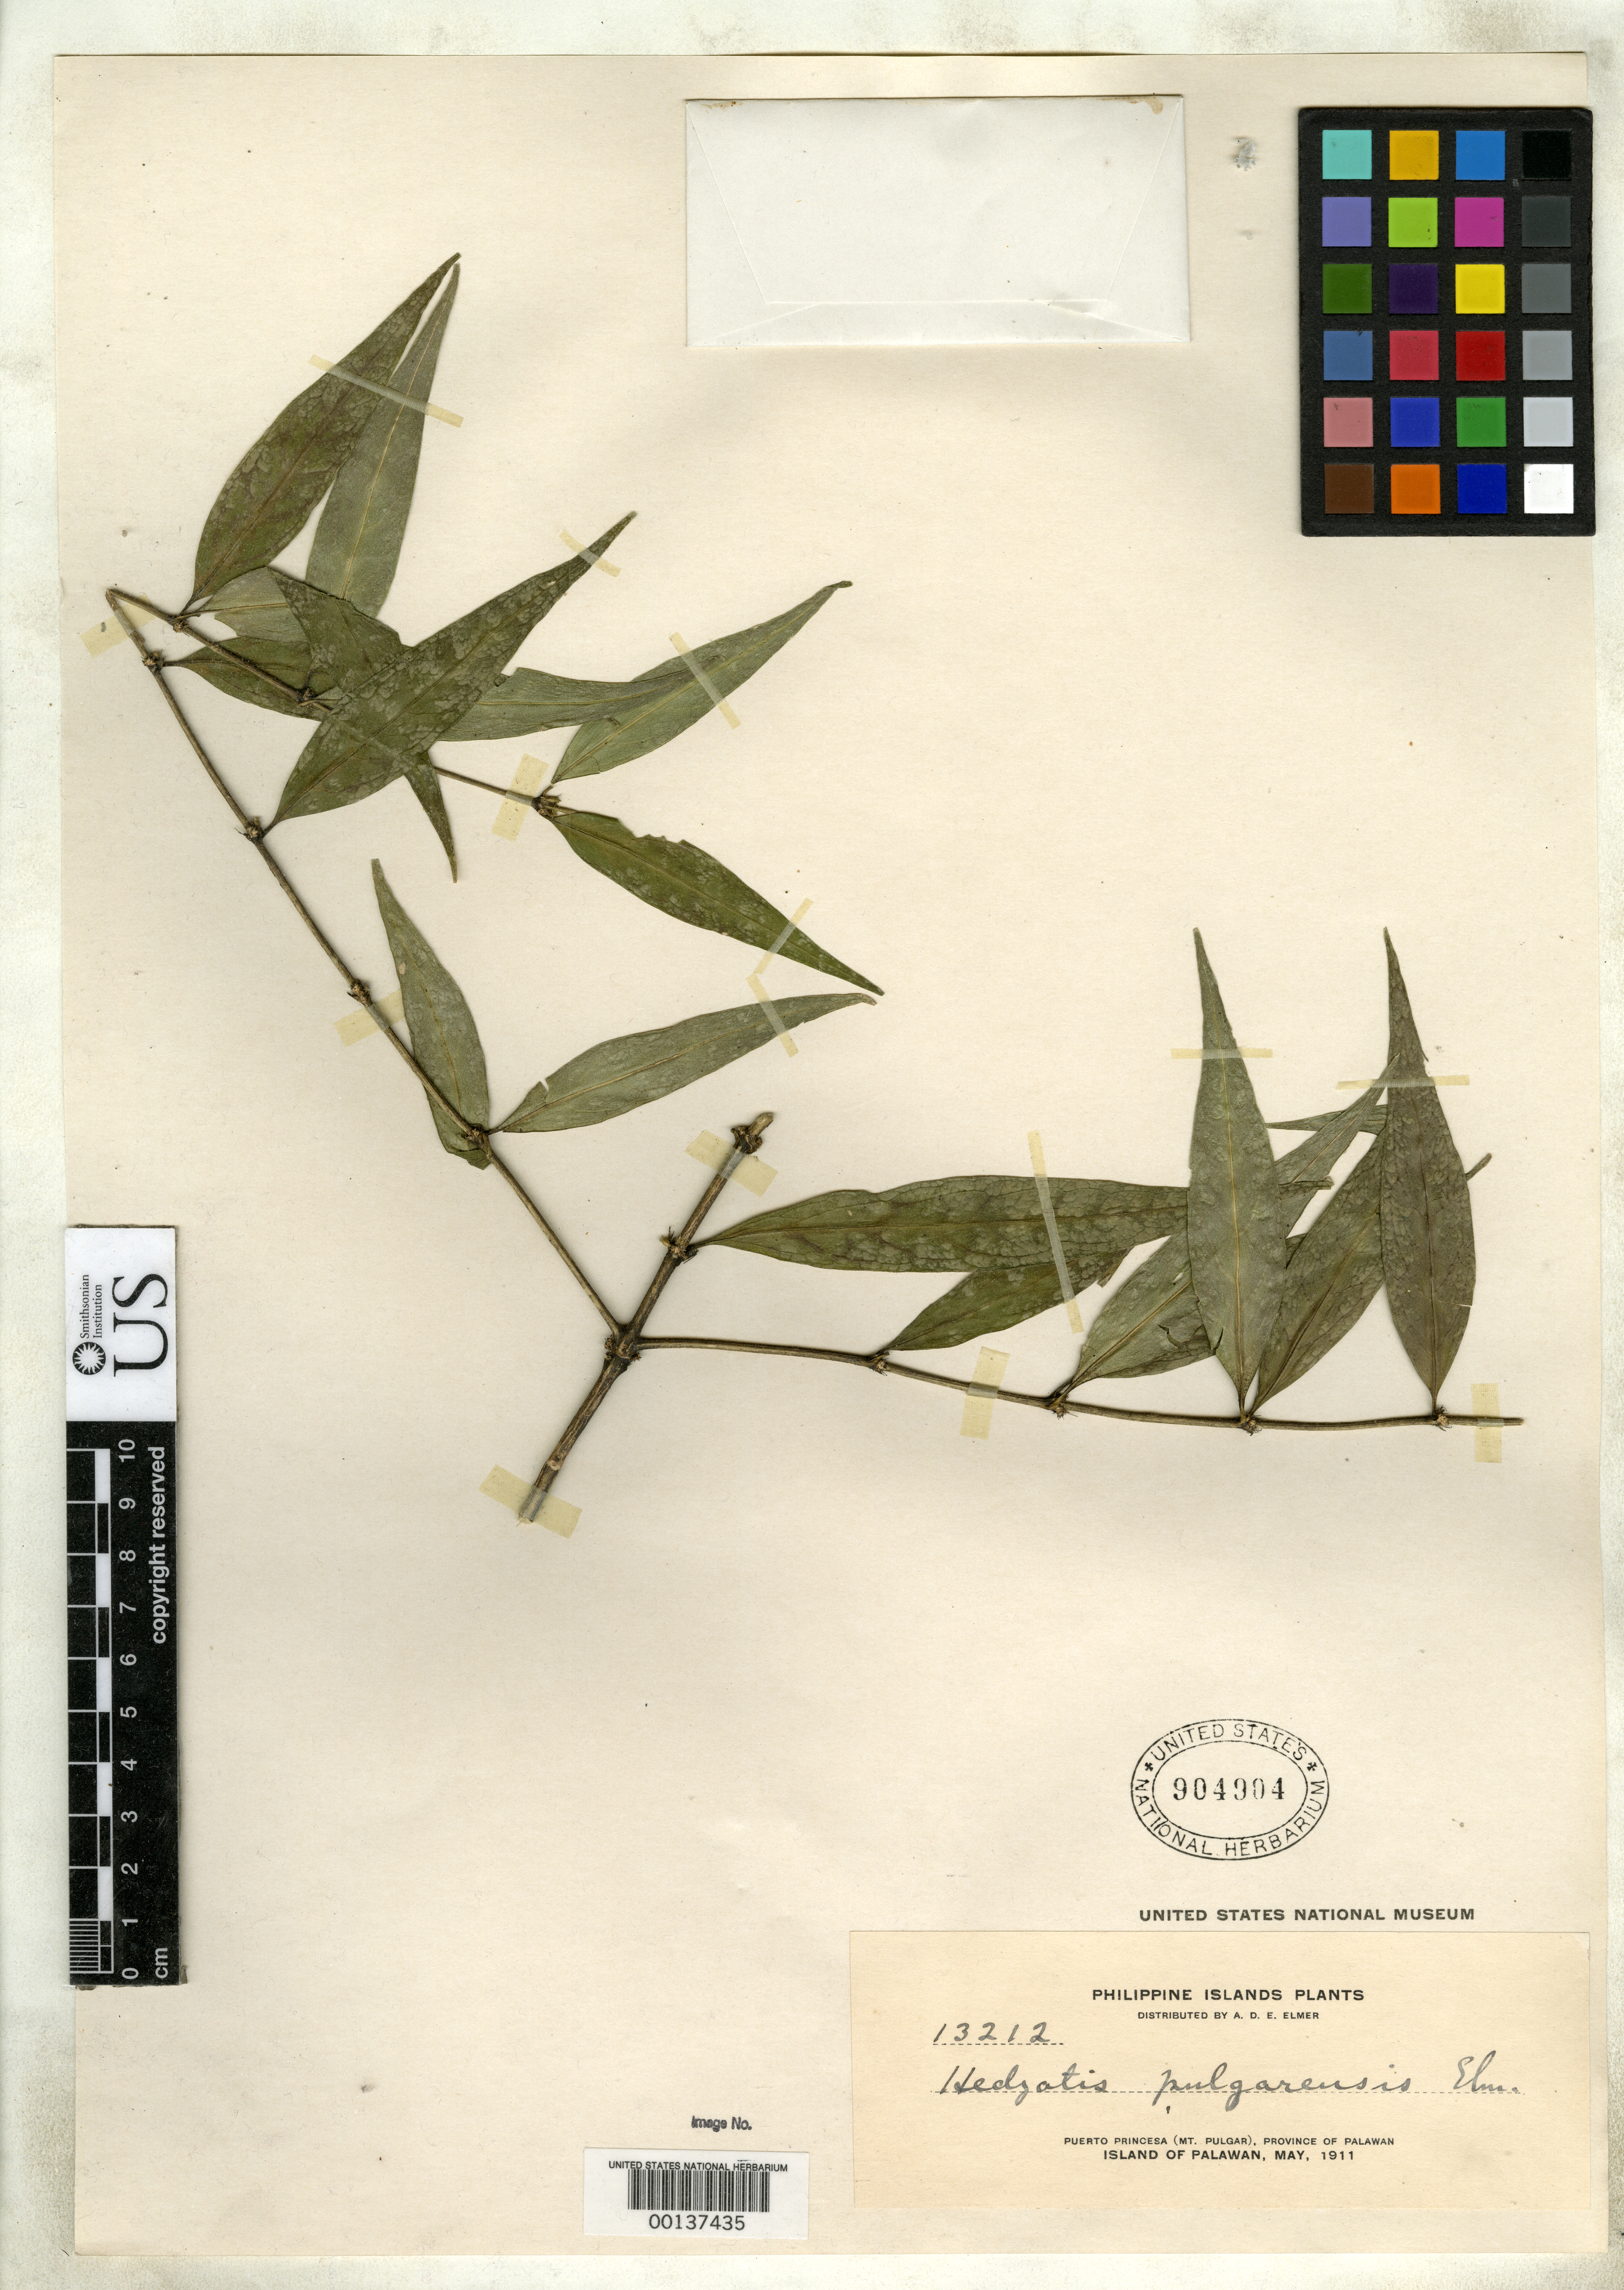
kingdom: Plantae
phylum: Tracheophyta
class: Magnoliopsida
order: Gentianales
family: Rubiaceae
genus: Hedyotis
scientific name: Hedyotis pulgarensis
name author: Elmer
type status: Isotype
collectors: A. D. E. Elmer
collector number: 13212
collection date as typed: May 1911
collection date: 1911-05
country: Philippines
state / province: Mimaropa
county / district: Palawan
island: Palawan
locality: Puerto Princesa (Mt. Pulgar), province of Palawan, Island of Palawan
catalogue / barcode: US 904904